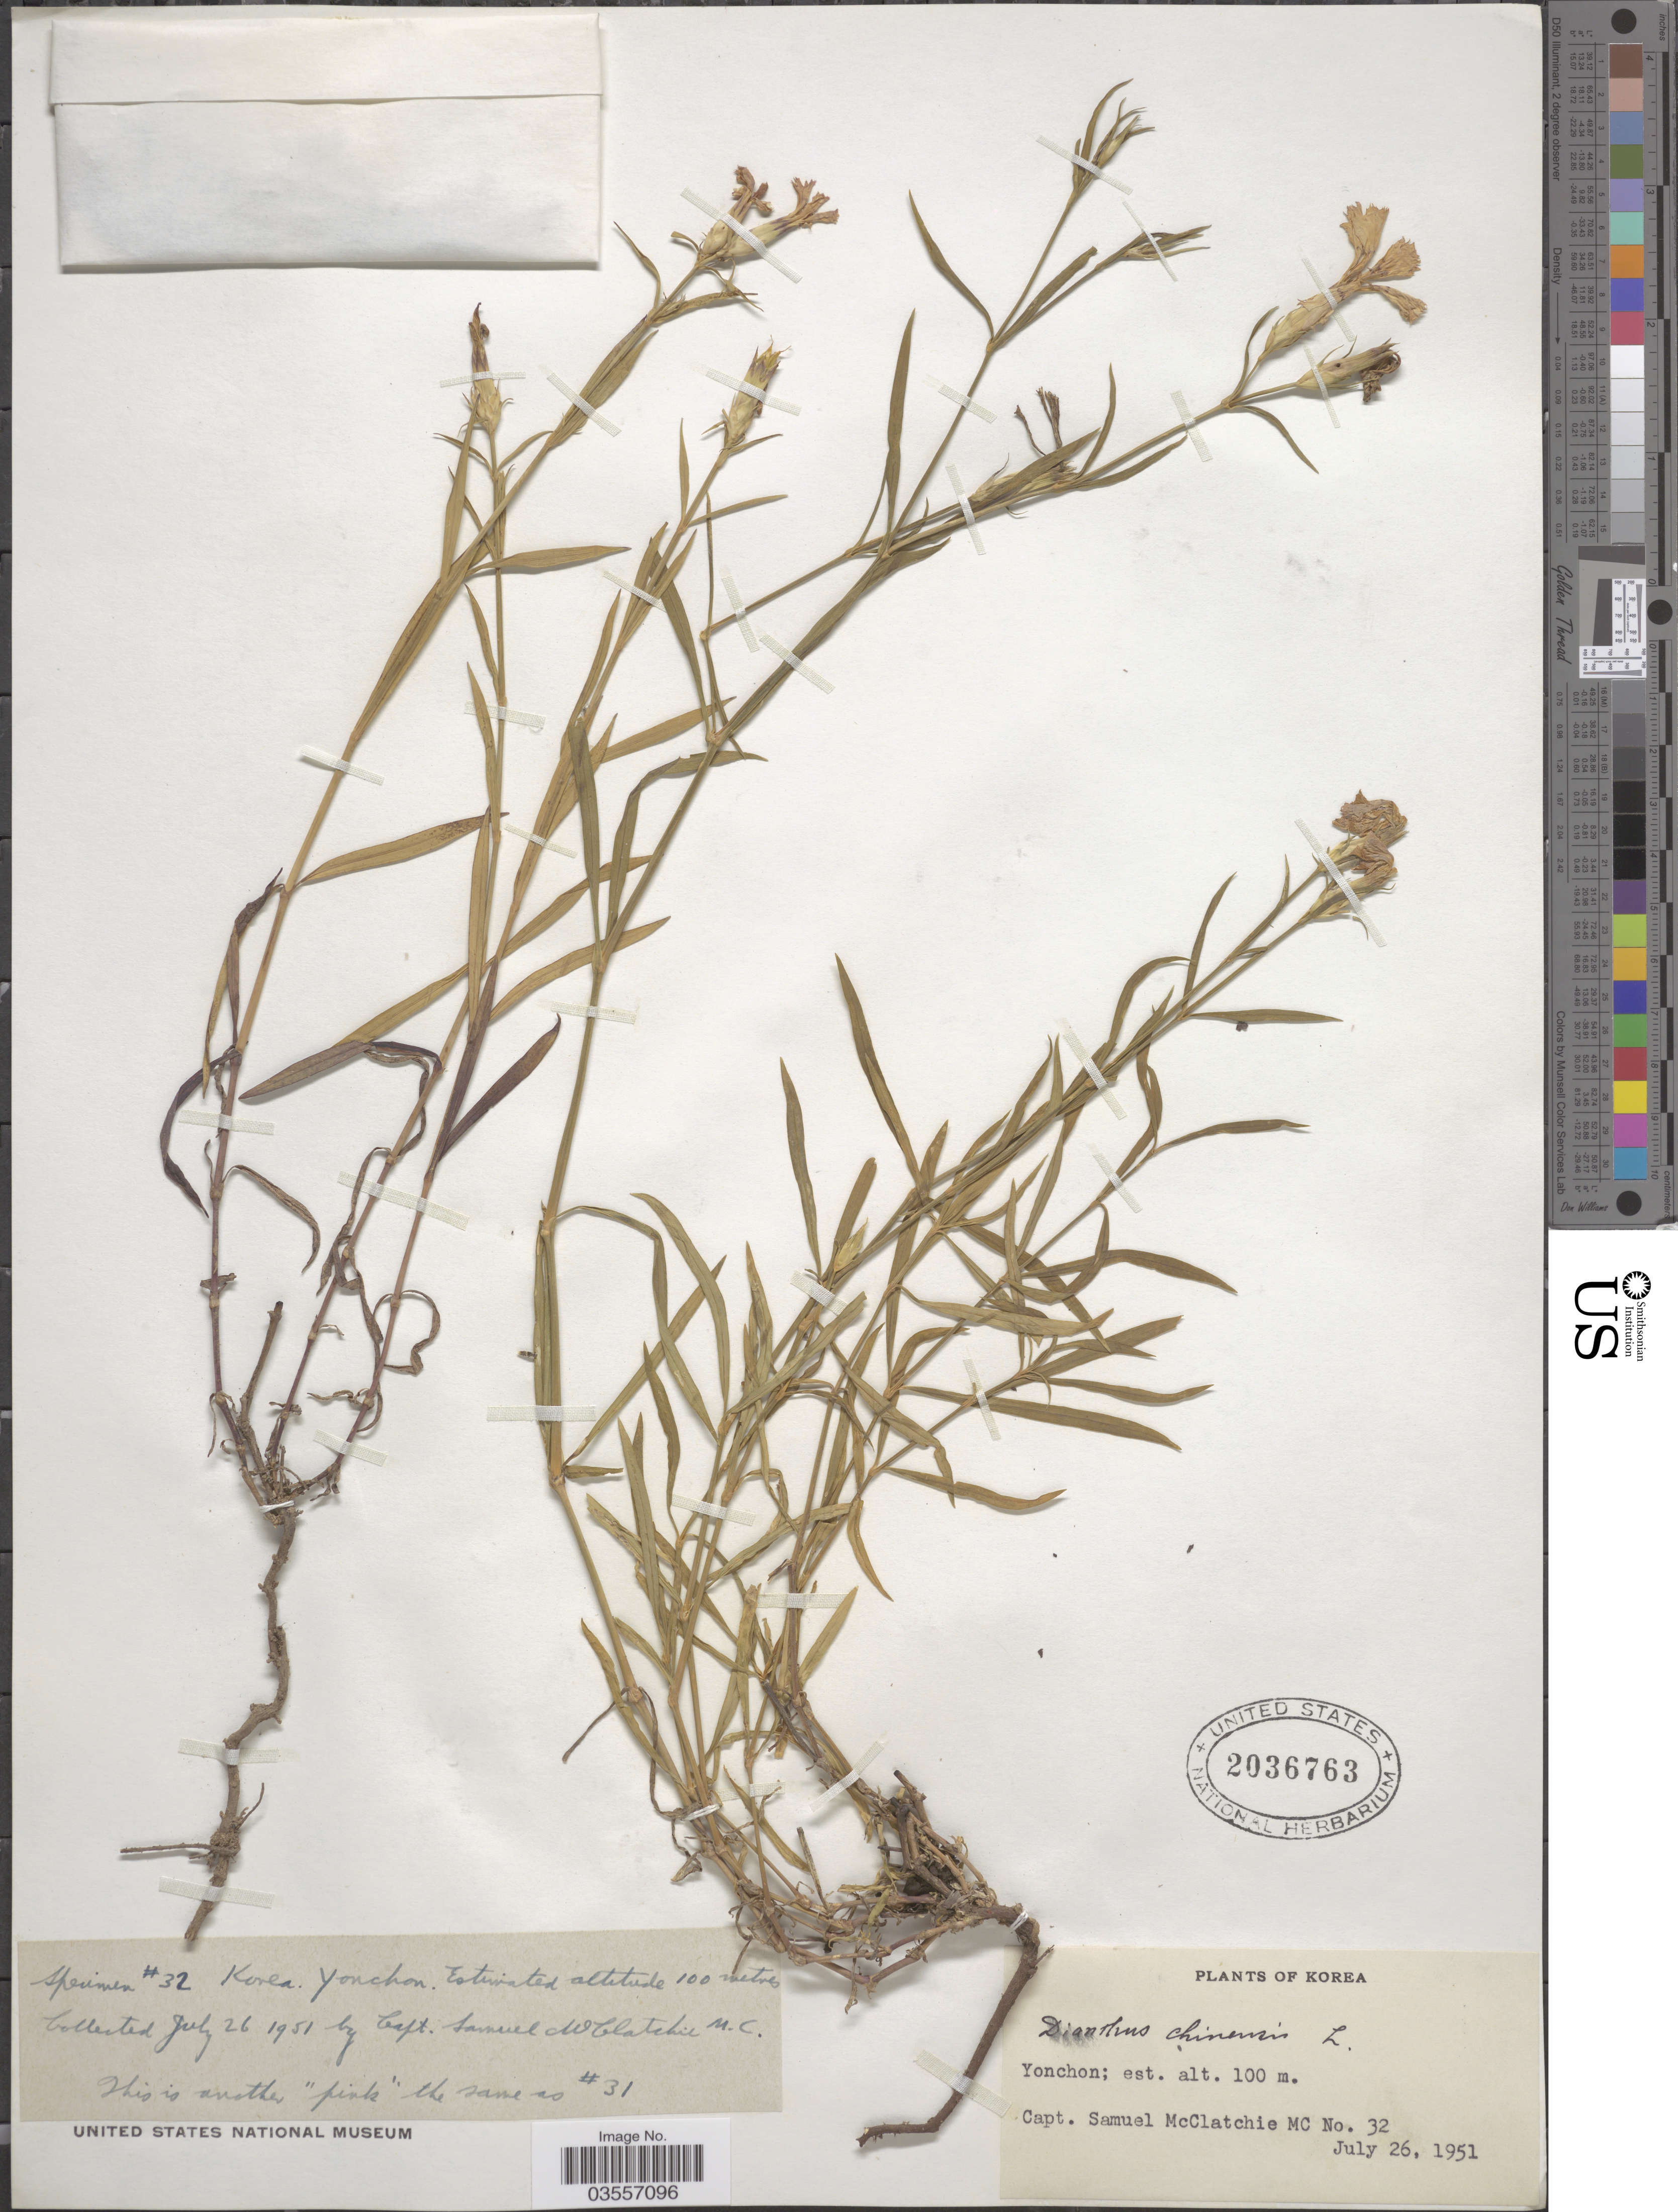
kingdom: Plantae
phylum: Tracheophyta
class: Magnoliopsida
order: Caryophyllales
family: Caryophyllaceae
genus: Dianthus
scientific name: Dianthus chinensis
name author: L.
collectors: S. McClatchie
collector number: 32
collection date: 1951-07-26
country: North Korea / South Korea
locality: Yonchon.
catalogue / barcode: US 2036763